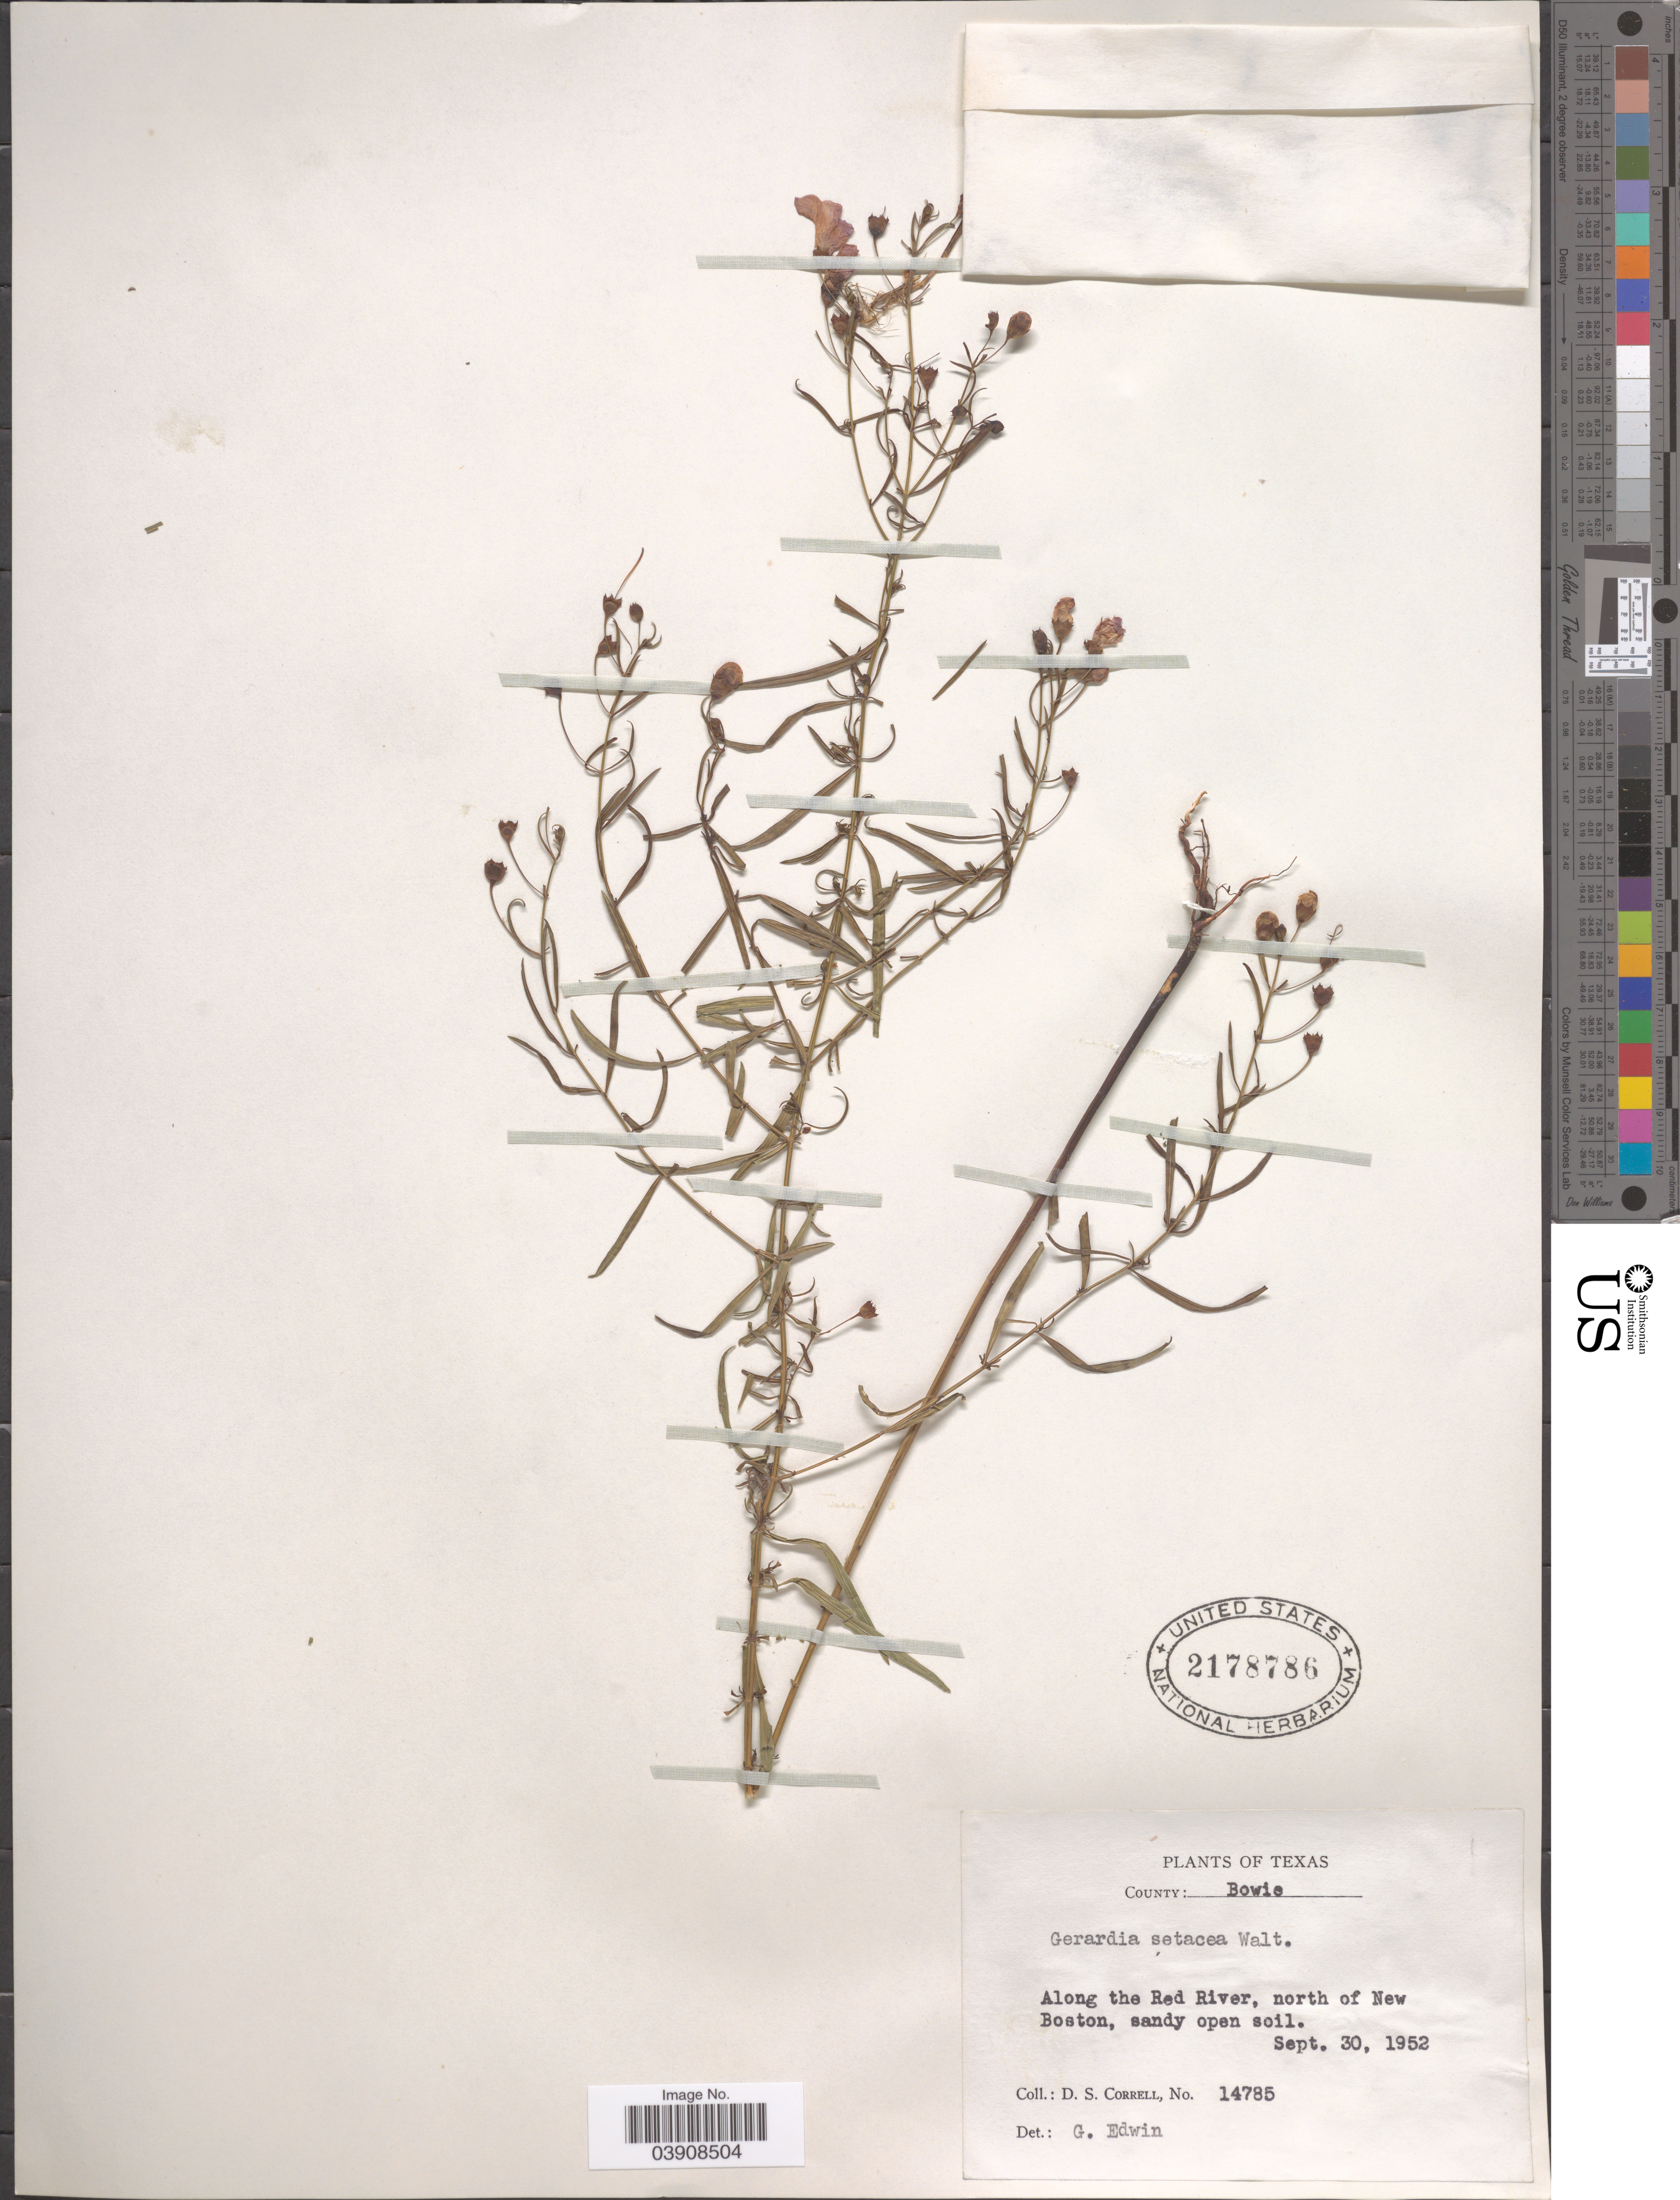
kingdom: Plantae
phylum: Tracheophyta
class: Magnoliopsida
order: Lamiales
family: Orobanchaceae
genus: Agalinis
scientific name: Agalinis setacea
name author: (J.F. Gmel.) Raf.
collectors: D. S. Correll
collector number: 14785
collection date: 1952-09-30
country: United States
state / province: Texas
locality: County: Bowie. Along the Red River, north of New Boston.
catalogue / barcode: US 2178786